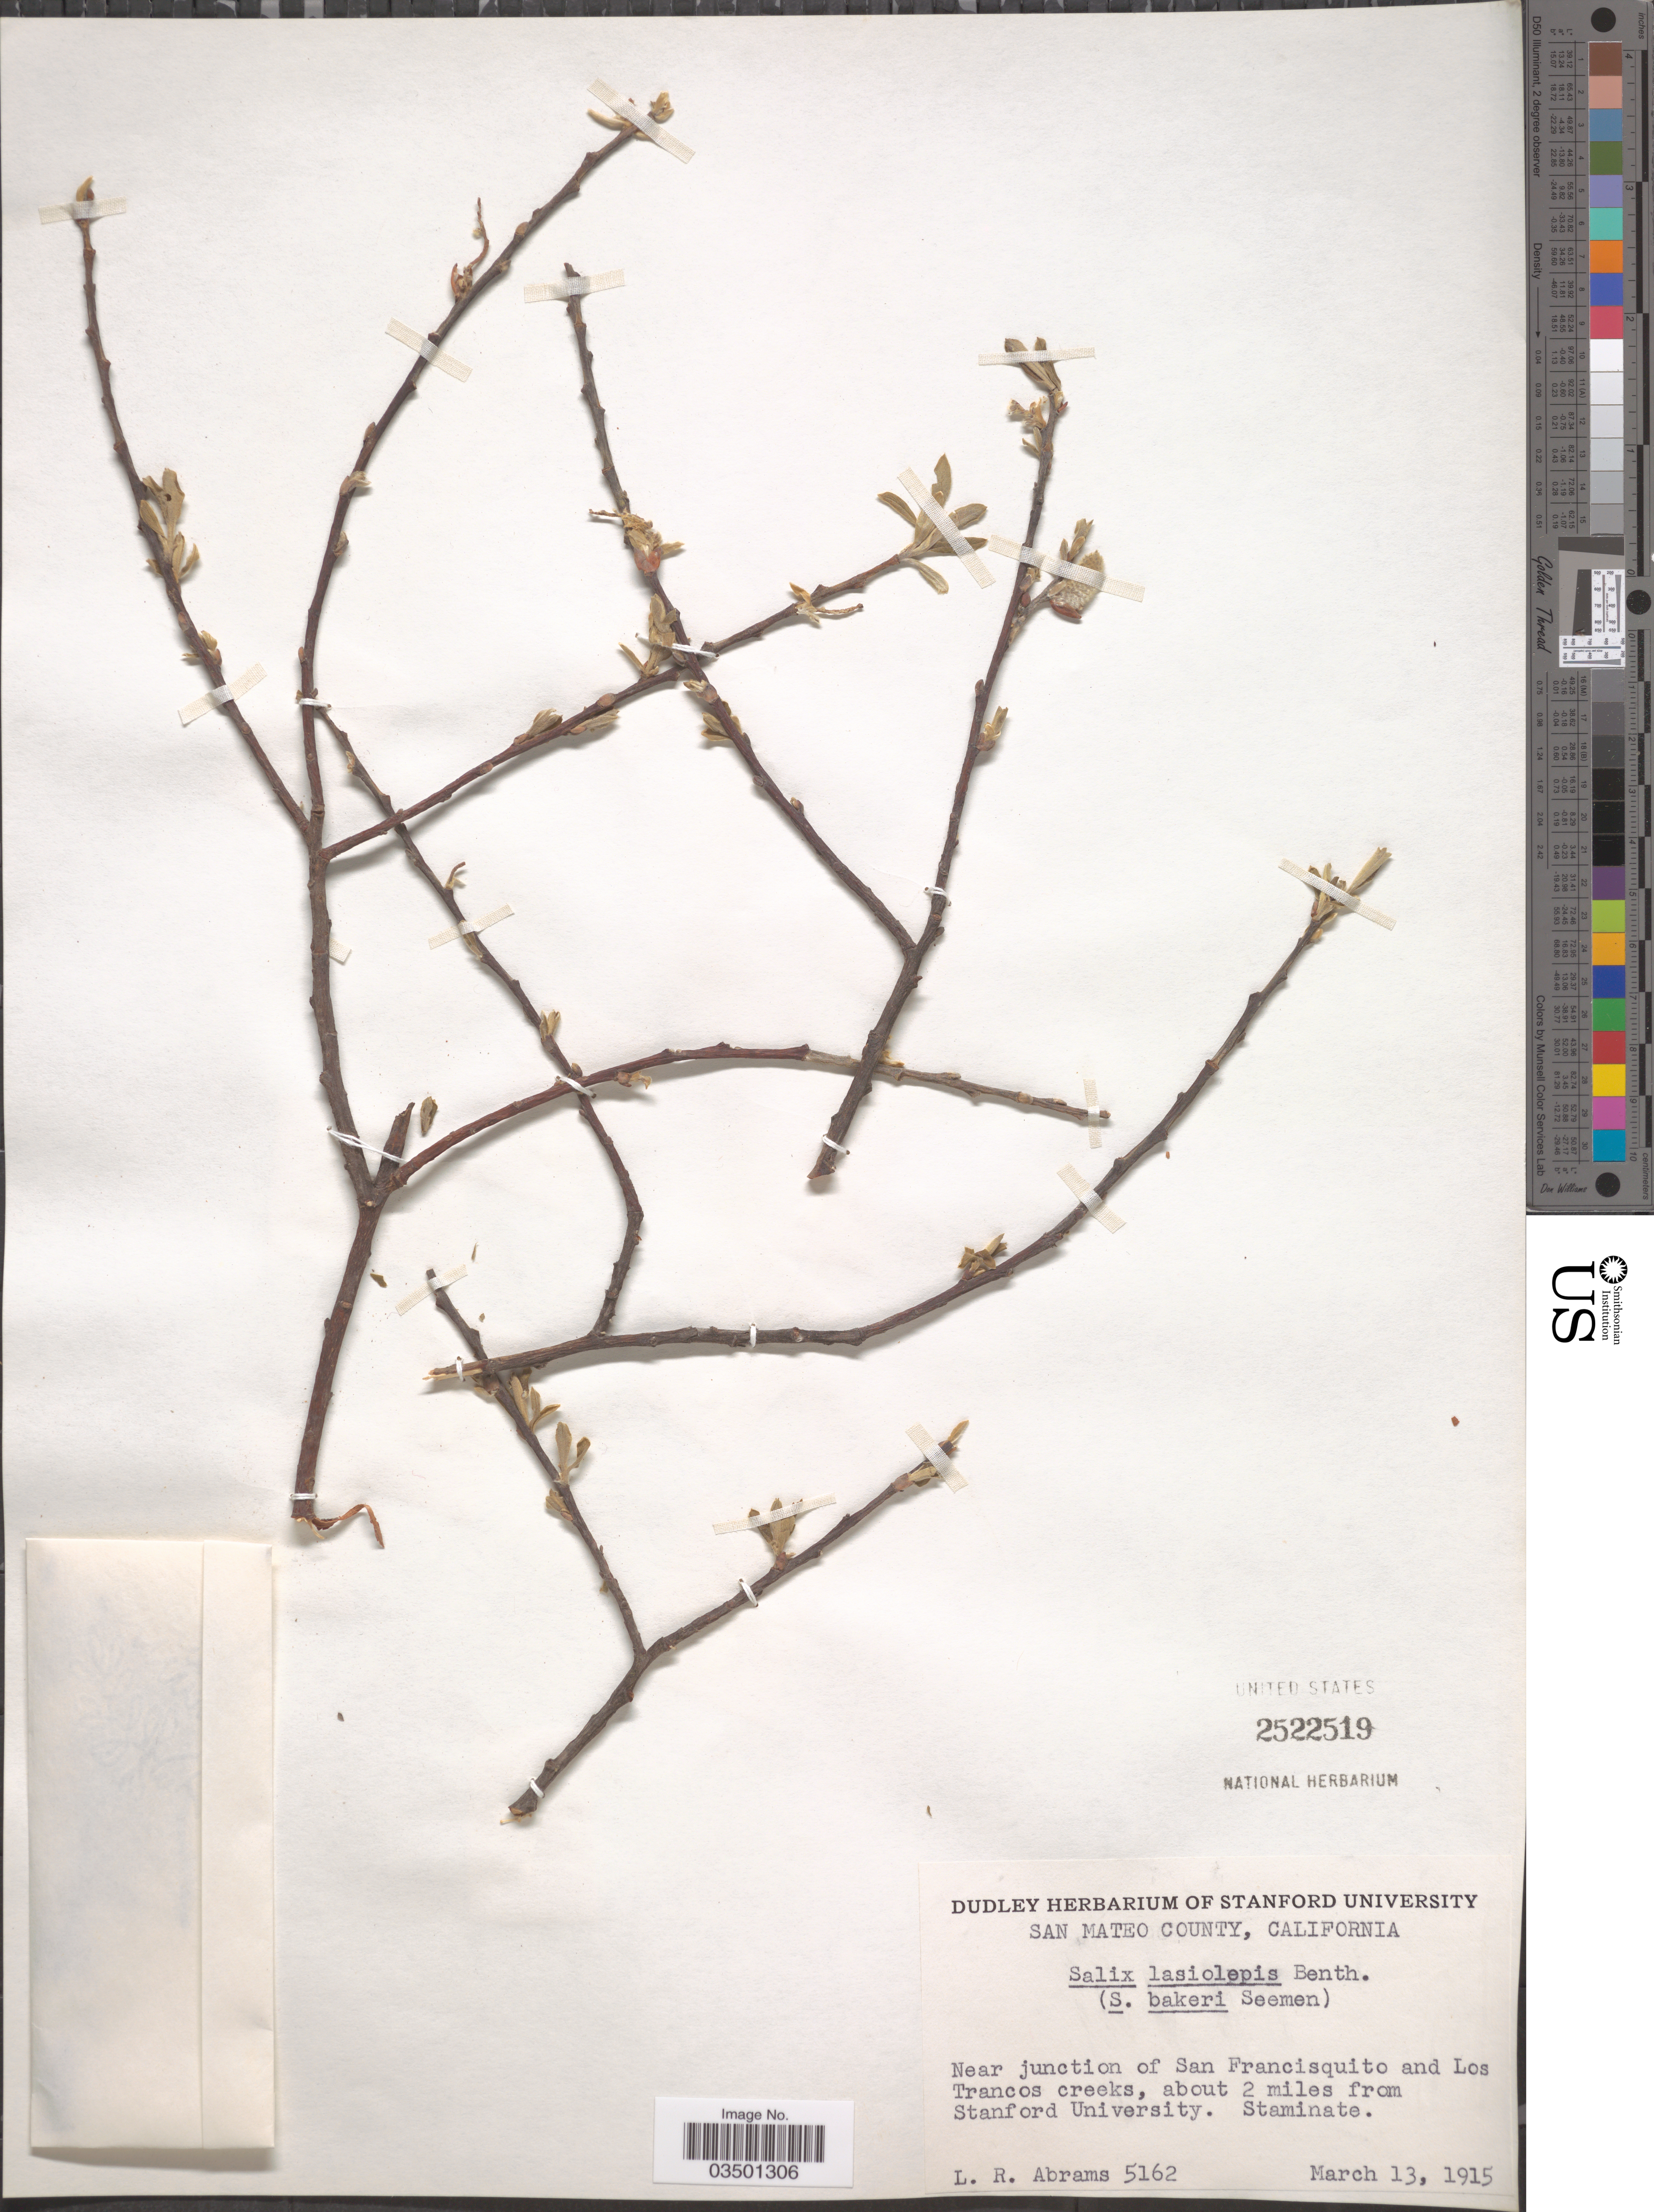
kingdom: Plantae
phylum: Tracheophyta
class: Magnoliopsida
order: Malpighiales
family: Salicaceae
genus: Salix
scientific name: Salix lasiolepis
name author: Benth.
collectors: L. Abrams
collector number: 5162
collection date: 1915-03-13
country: United States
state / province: California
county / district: San Mateo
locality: San Mateo County. Near junction of San Francisquito and Los Trancos creeks, about 2 miles from Stanford University.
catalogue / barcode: US 2522519